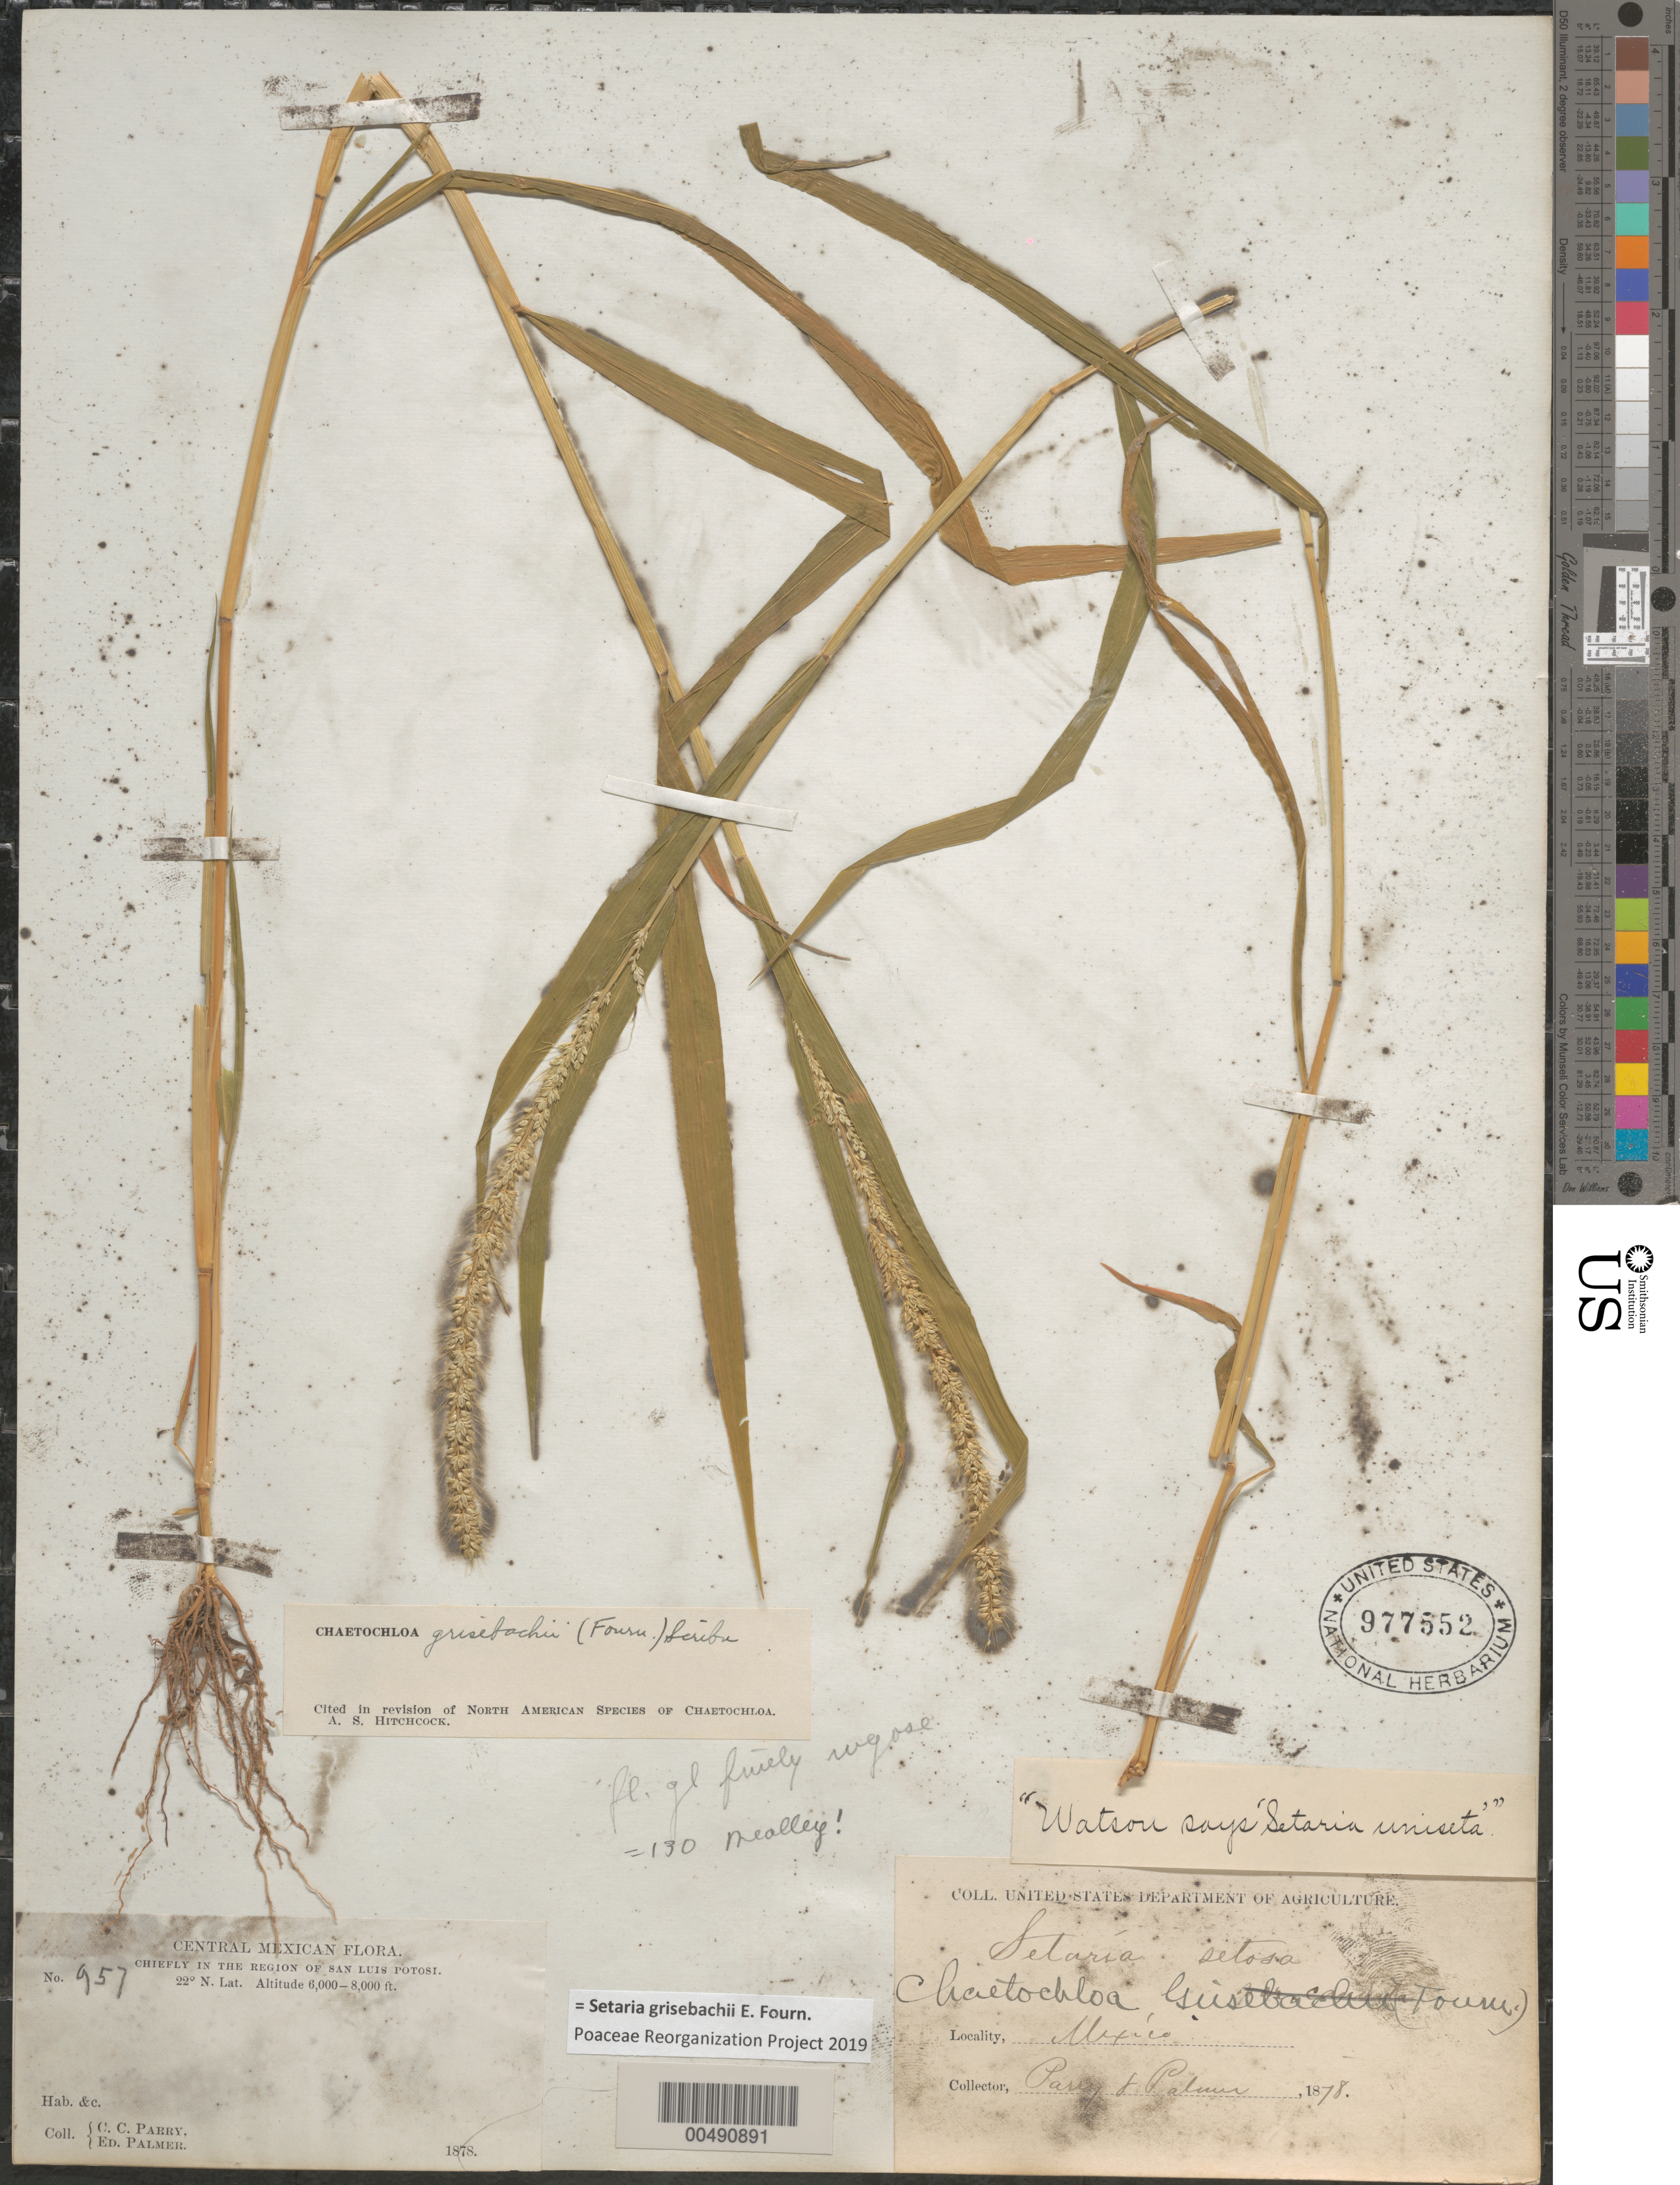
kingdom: Plantae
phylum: Tracheophyta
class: Liliopsida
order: Poales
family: Poaceae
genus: Setaria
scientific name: Setaria grisebachii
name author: E. Fourn.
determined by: Poaceae Reorganization Project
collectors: E. Palmer & C. C. Parry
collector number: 957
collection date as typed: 1878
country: Mexico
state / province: San Luis Potosi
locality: Chiefly in the region of San Luis Potosi (lat/long recorded as: lat=22:0:0:N long=:::W)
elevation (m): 1829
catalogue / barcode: US 977552